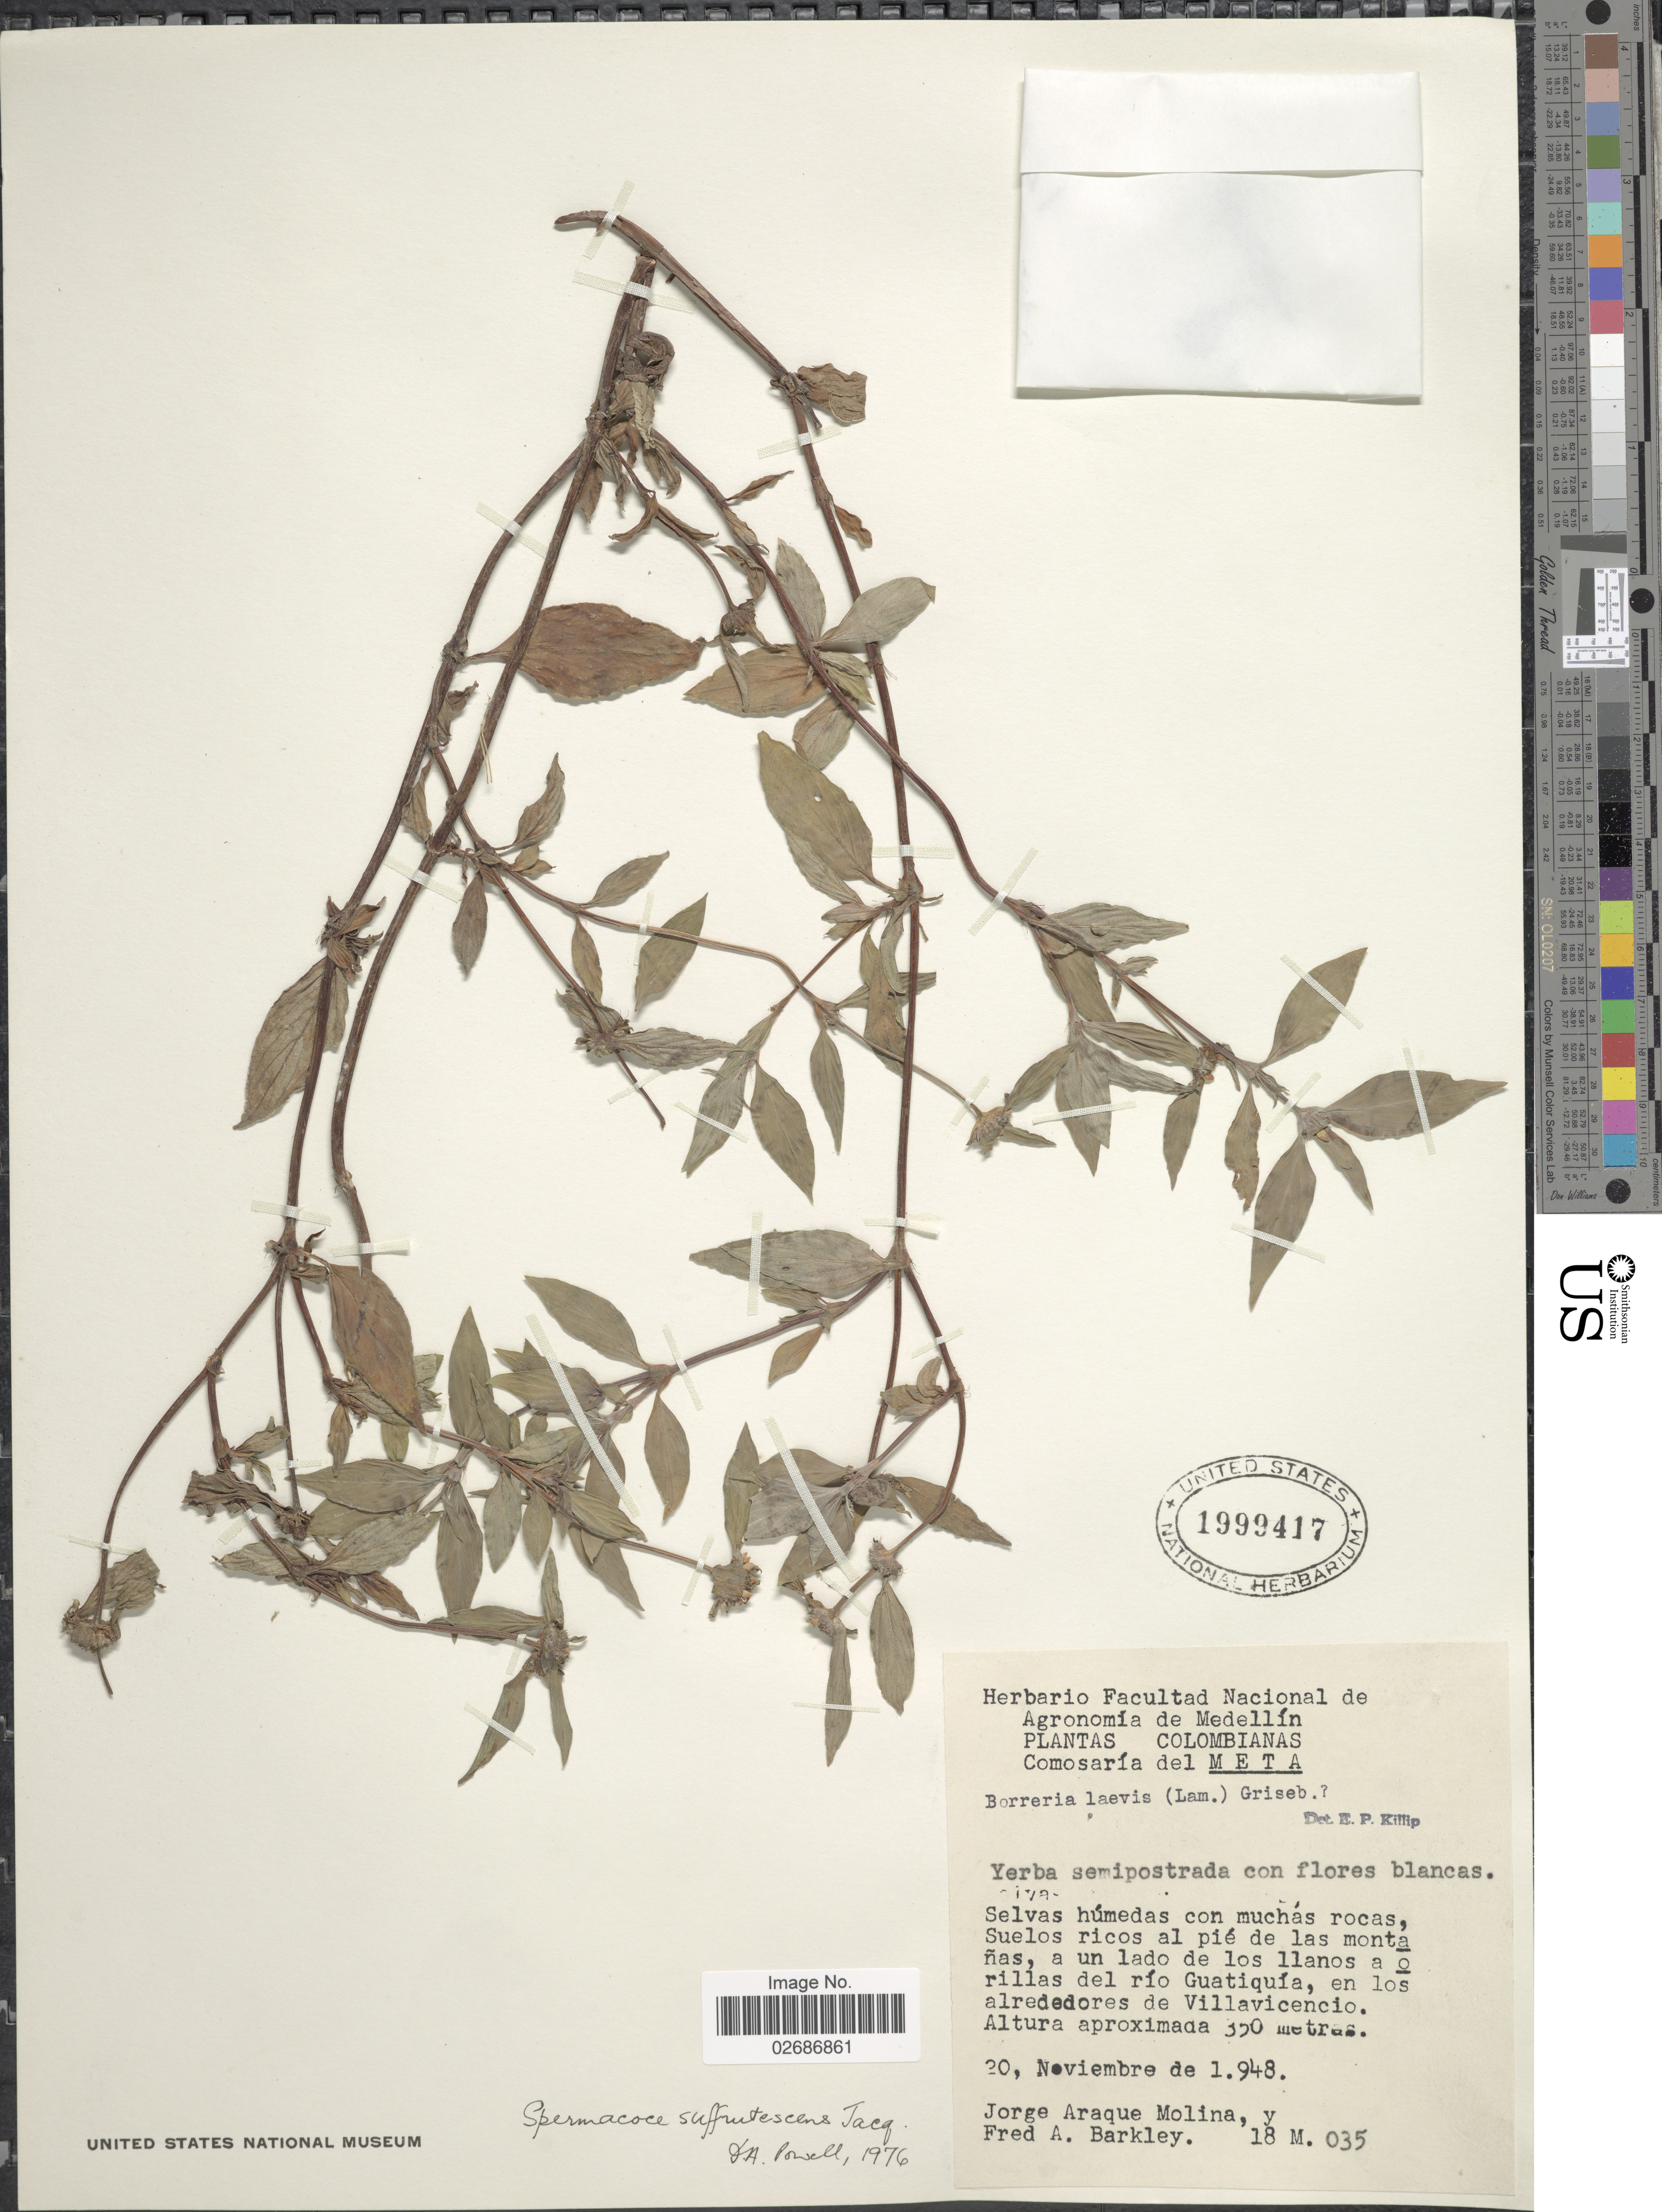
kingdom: Plantae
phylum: Tracheophyta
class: Magnoliopsida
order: Gentianales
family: Rubiaceae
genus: Borreria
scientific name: Borreria remota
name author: (Lam.) Bacigalupo & E.L. Cabral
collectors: J. Araque Molina & F. A. Barkley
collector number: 18M035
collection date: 1948-11-20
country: Colombia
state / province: Meta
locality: Comosaria del Meta, a un lado de los llanos a orillas del rio Guatiquia, en los alrededores de Villavicencio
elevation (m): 350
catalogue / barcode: US 1999417